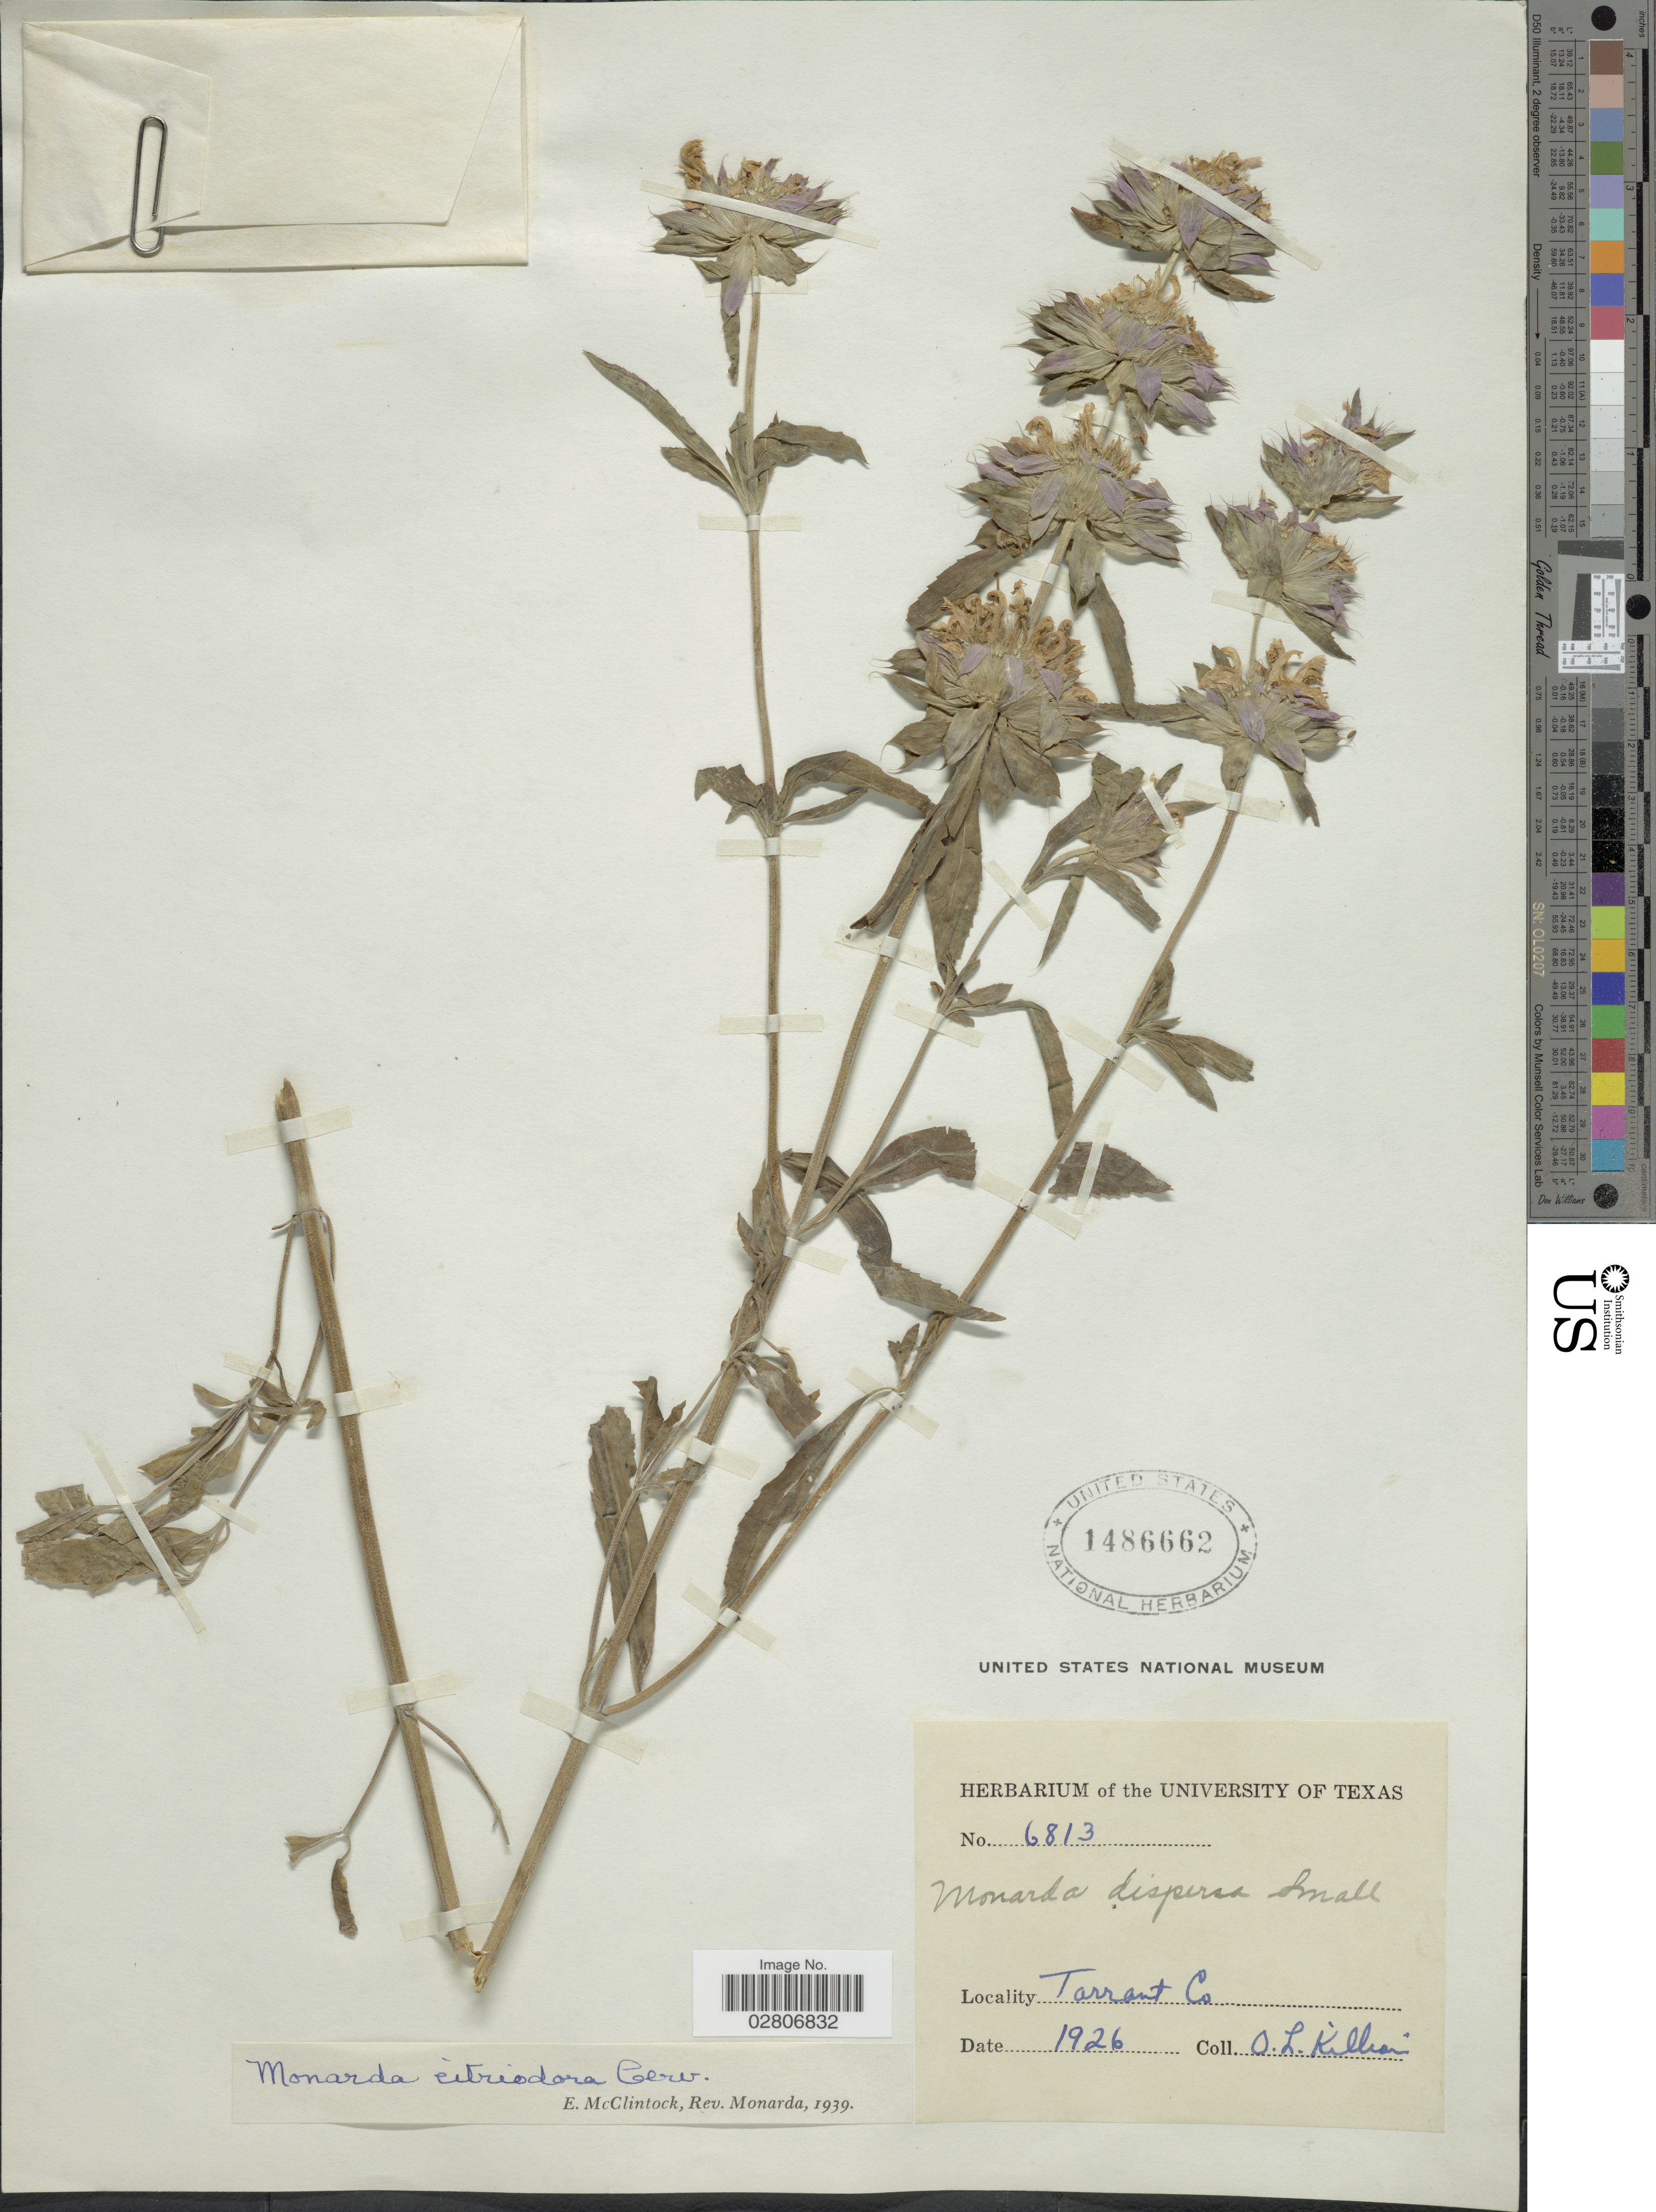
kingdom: Plantae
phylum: Tracheophyta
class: Magnoliopsida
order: Lamiales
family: Lamiaceae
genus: Monarda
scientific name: Monarda citriodora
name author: Cerv. ex Lag.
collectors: O. Killian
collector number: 6813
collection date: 1926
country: United States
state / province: Texas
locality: Tarrant Co.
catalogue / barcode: US 1486662